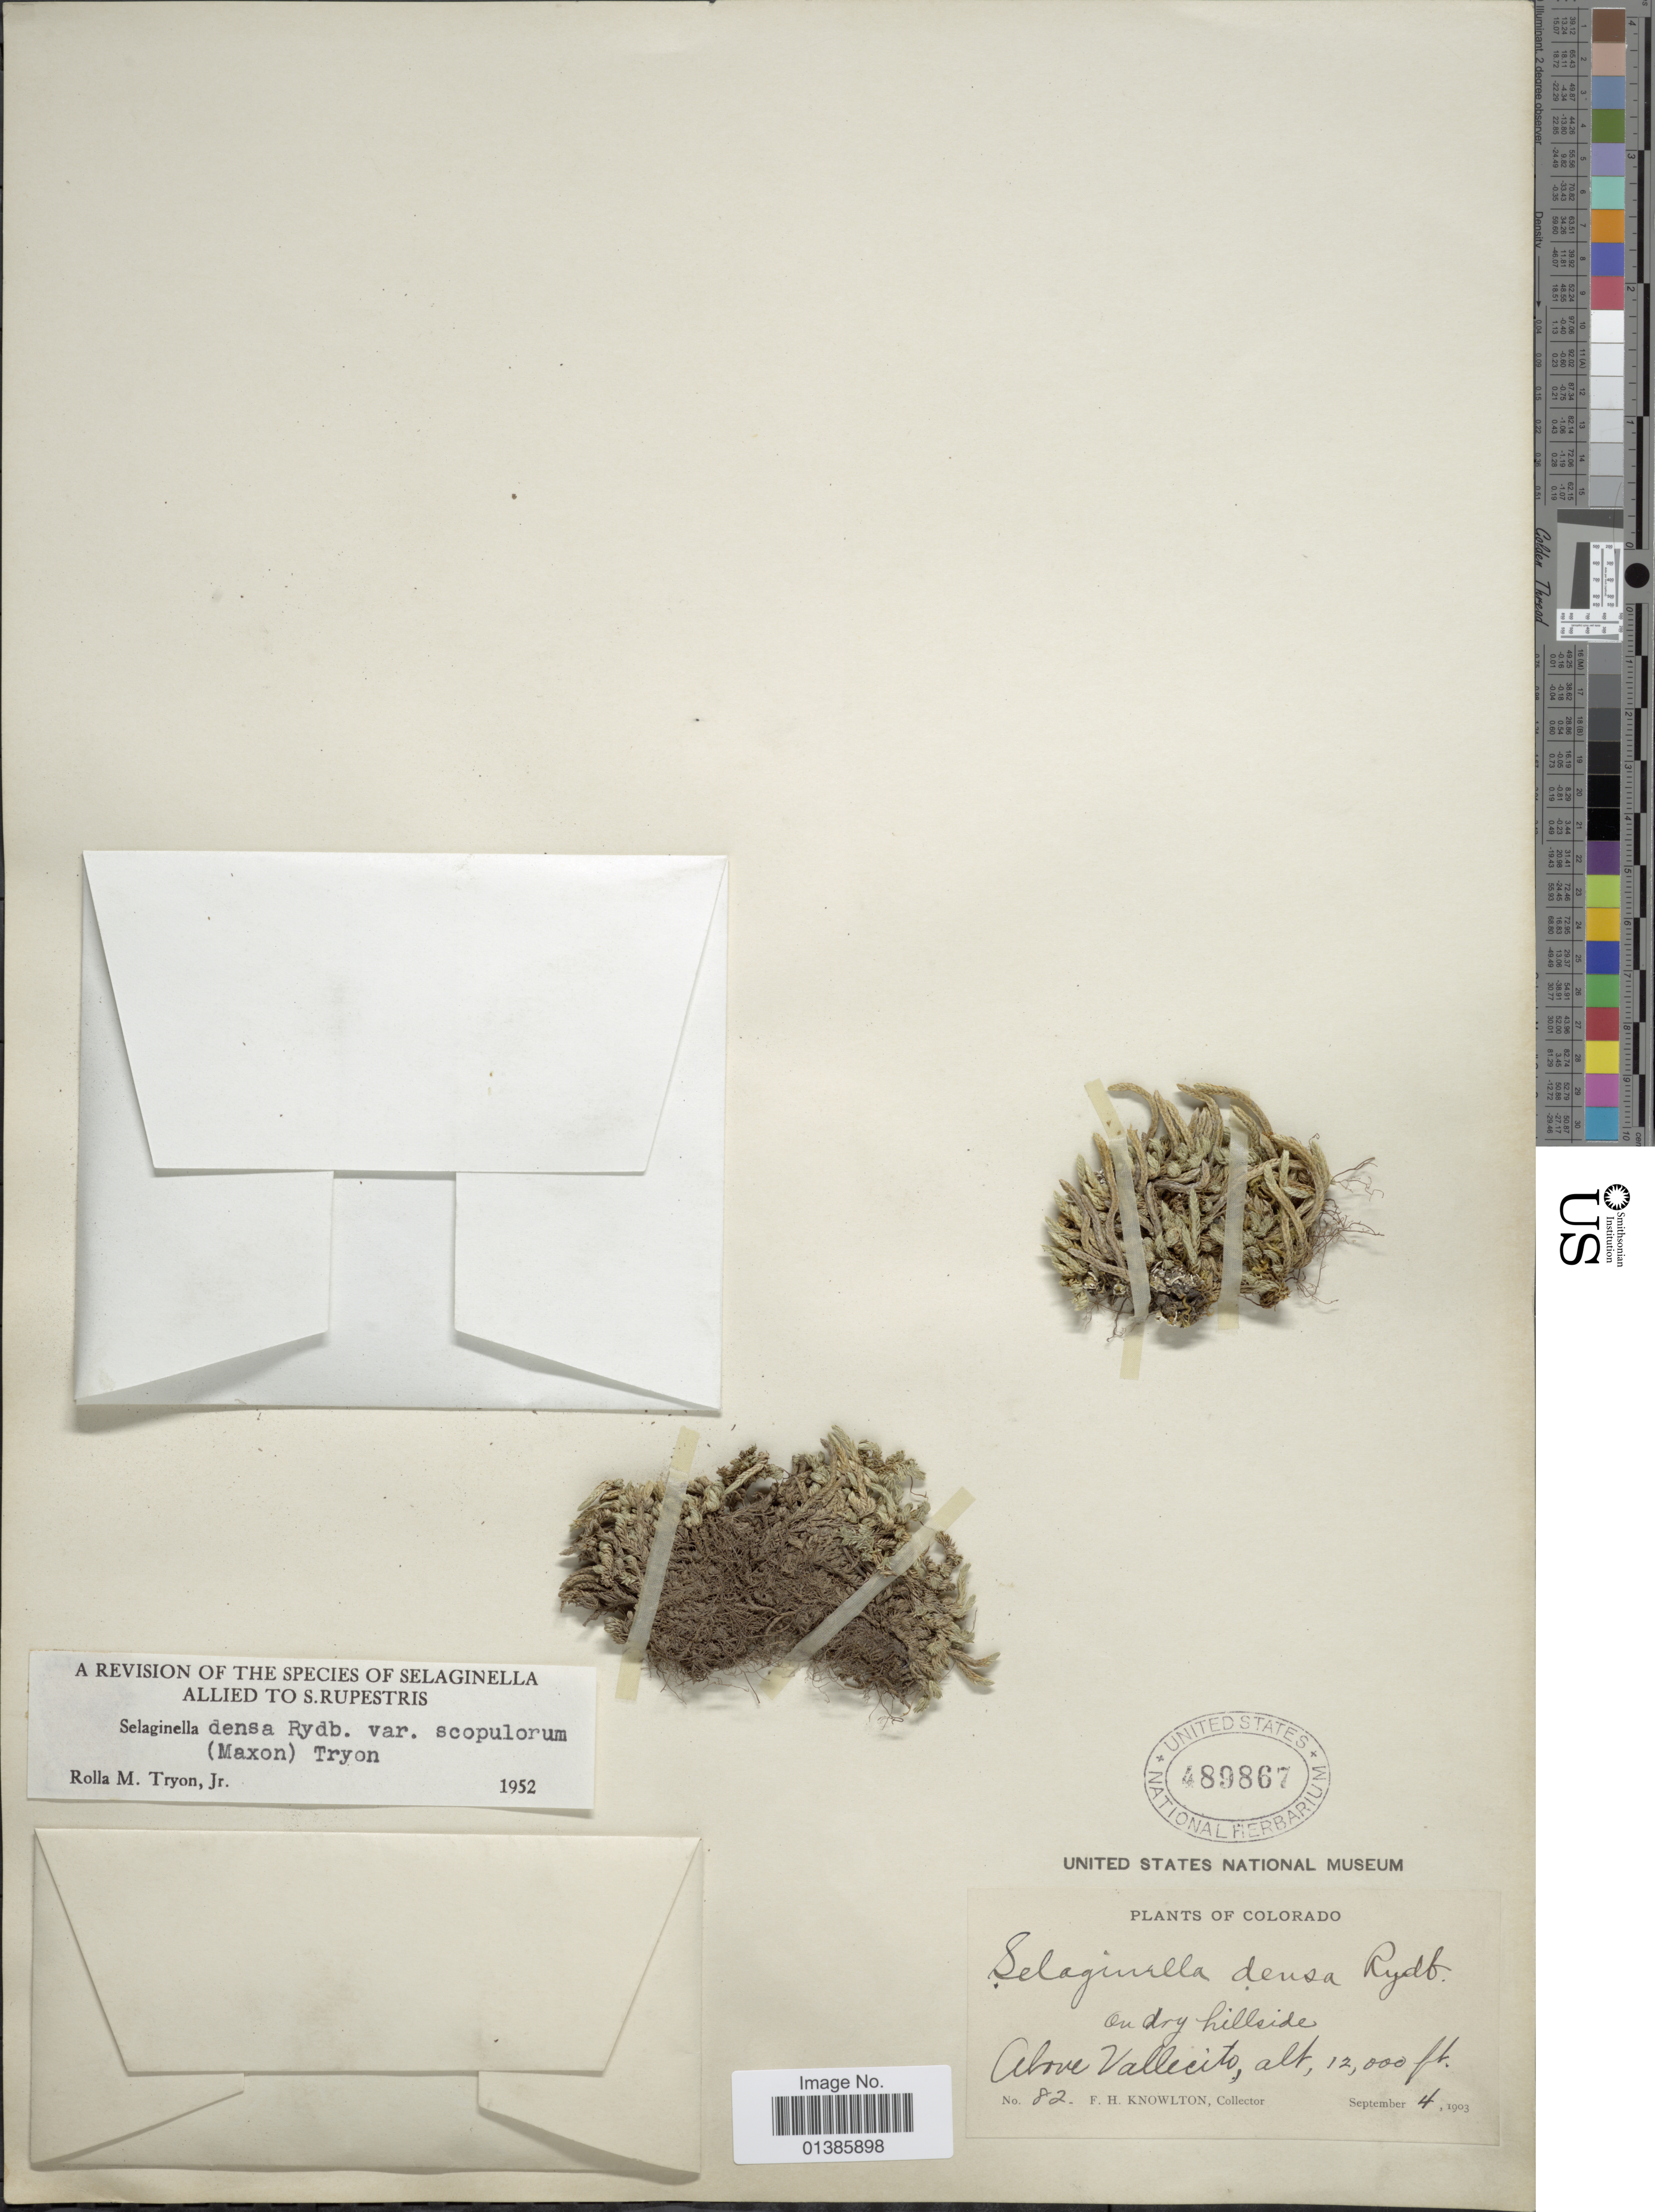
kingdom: Plantae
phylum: Tracheophyta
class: Lycopodiopsida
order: Selaginellales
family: Selaginellaceae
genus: Selaginella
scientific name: Selaginella densa var. scopulorum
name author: (Maxon) R.M. Tryon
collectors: F. H. Knowlton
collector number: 82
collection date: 1903-09-04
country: United States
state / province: Colorado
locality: Above Vallecito.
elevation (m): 3658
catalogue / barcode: US 489867